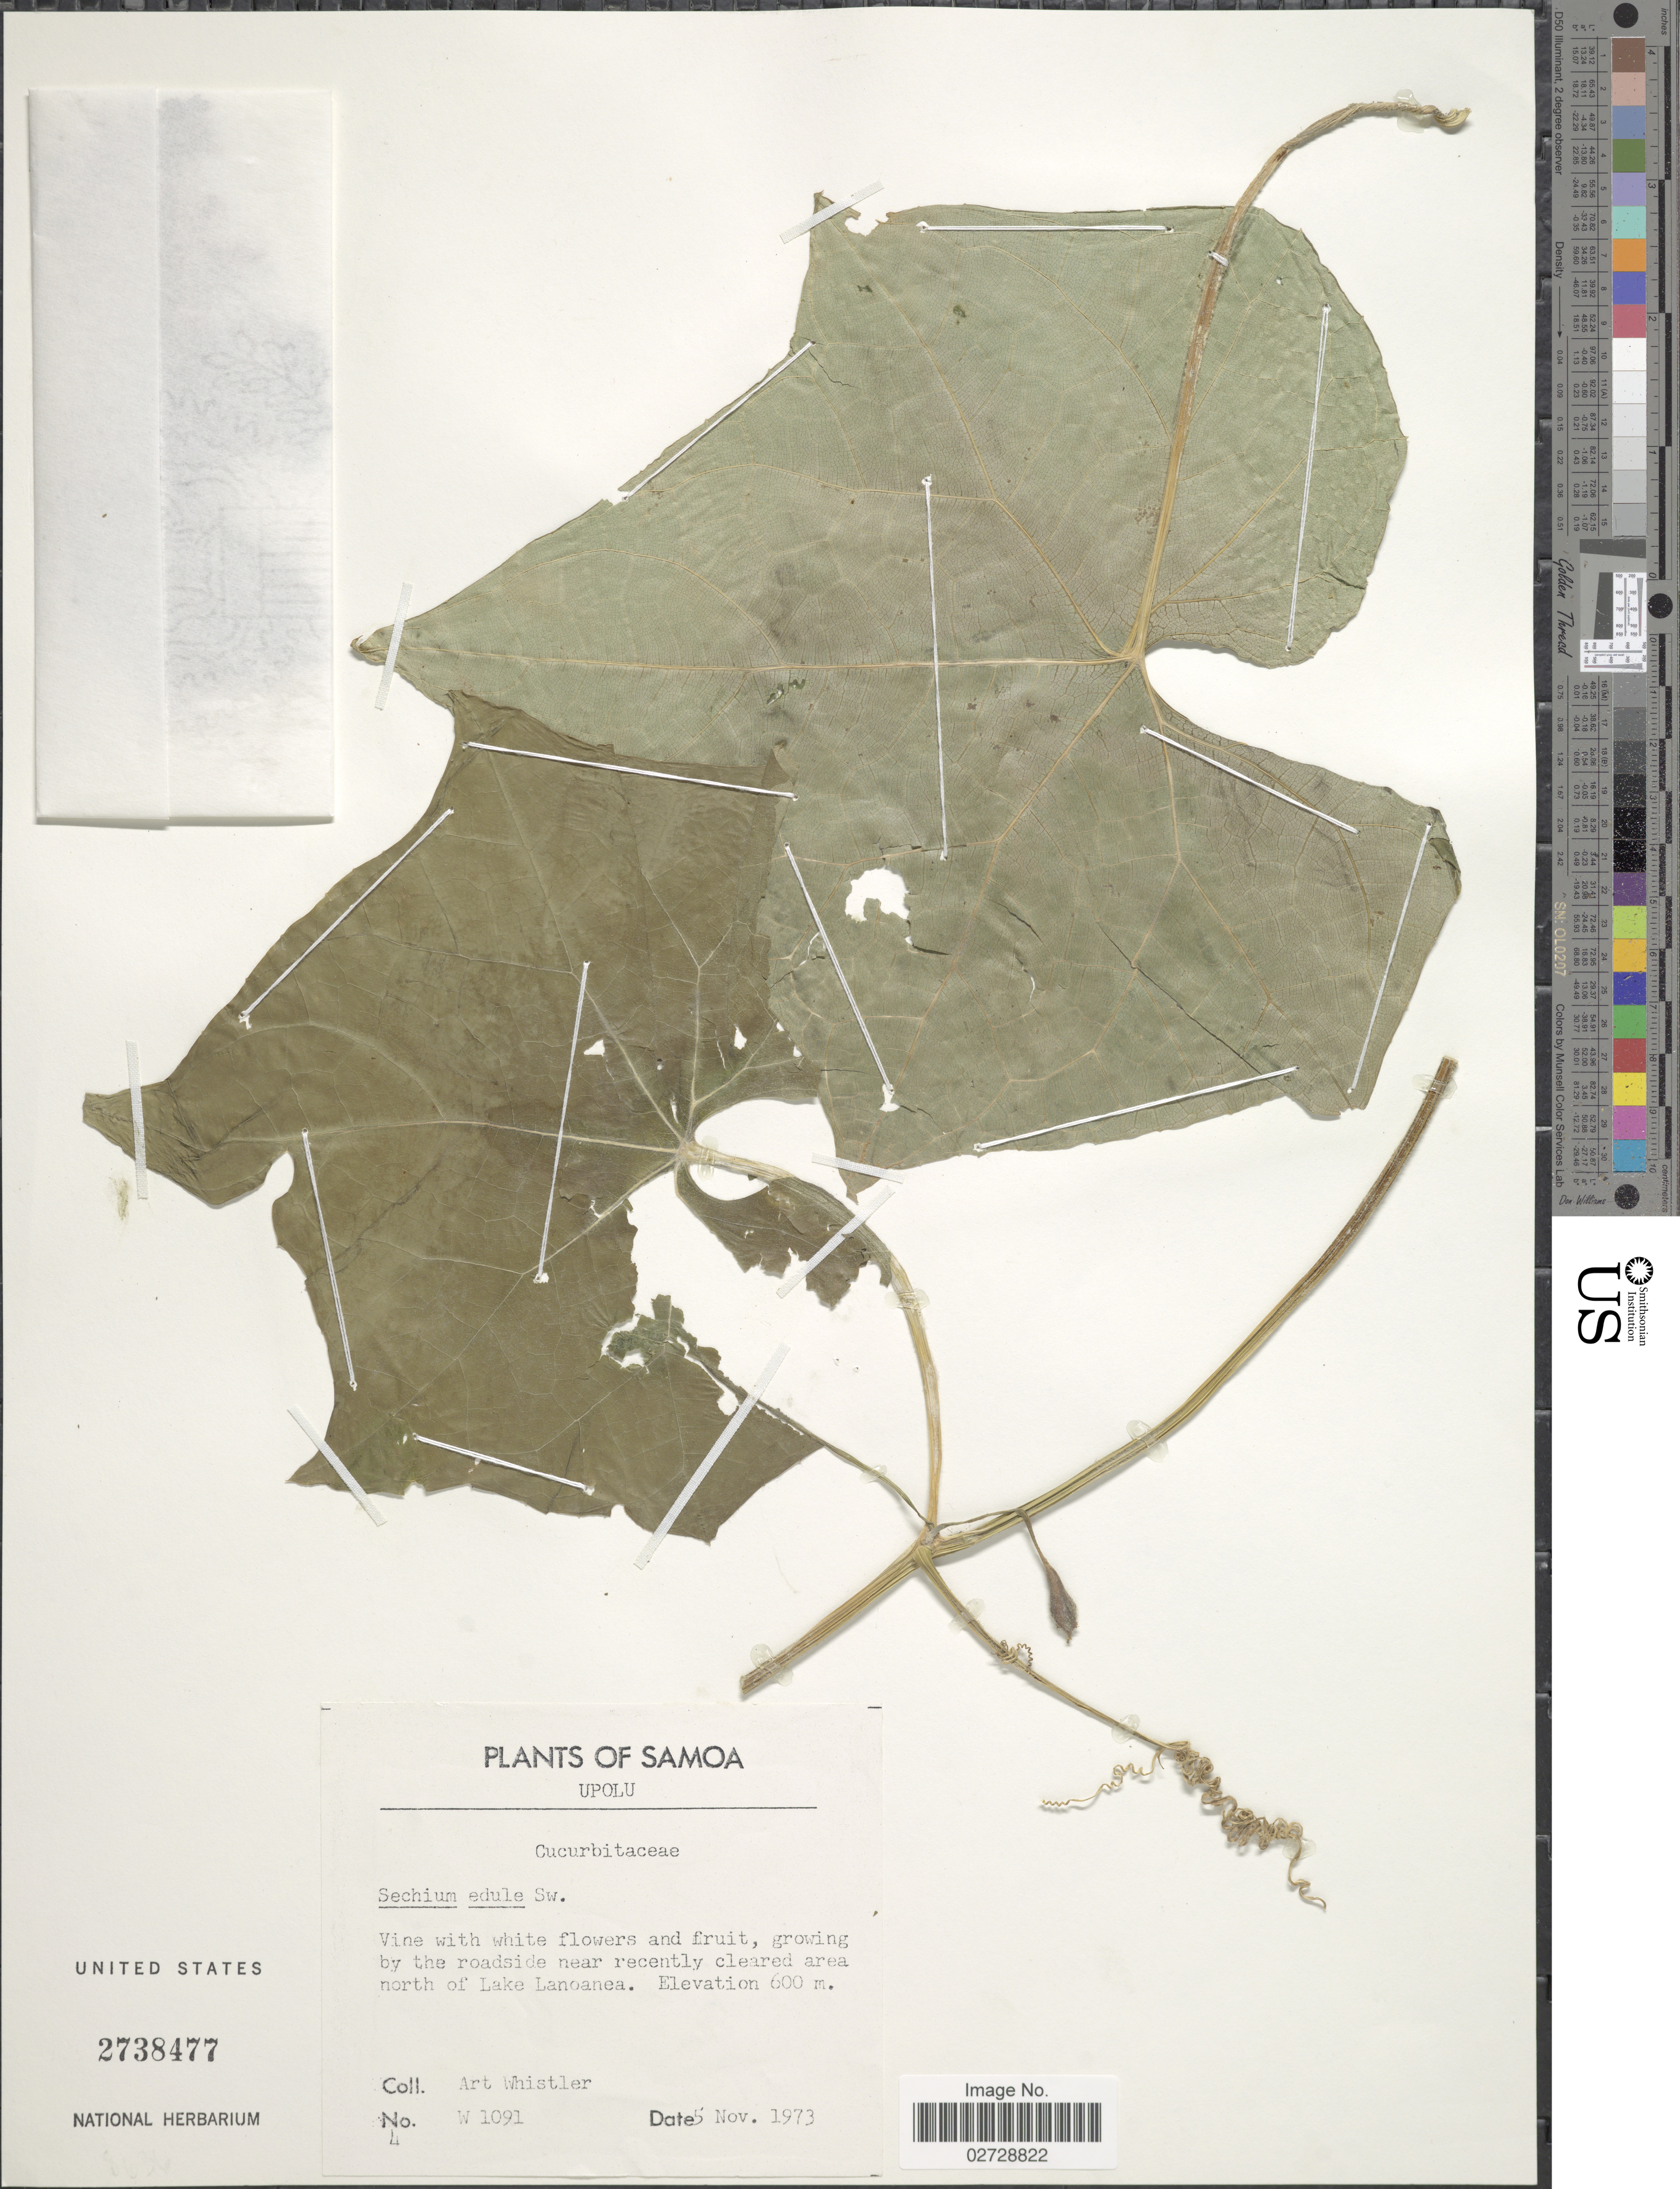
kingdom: Plantae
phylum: Tracheophyta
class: Magnoliopsida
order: Cucurbitales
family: Cucurbitaceae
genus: Sicyos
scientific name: Sicyos edulis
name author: Jacq.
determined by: Wagner, W. L., (BOT), Smithsonian Institution - National Museum of Natural History (UNITED STATES)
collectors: A. Whistler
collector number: W 1091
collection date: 1973-11-05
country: Samoa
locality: Samoa. Upolu. By the roadside near recently cleared area north of Lake Lanoanea.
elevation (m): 600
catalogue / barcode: US 2738477